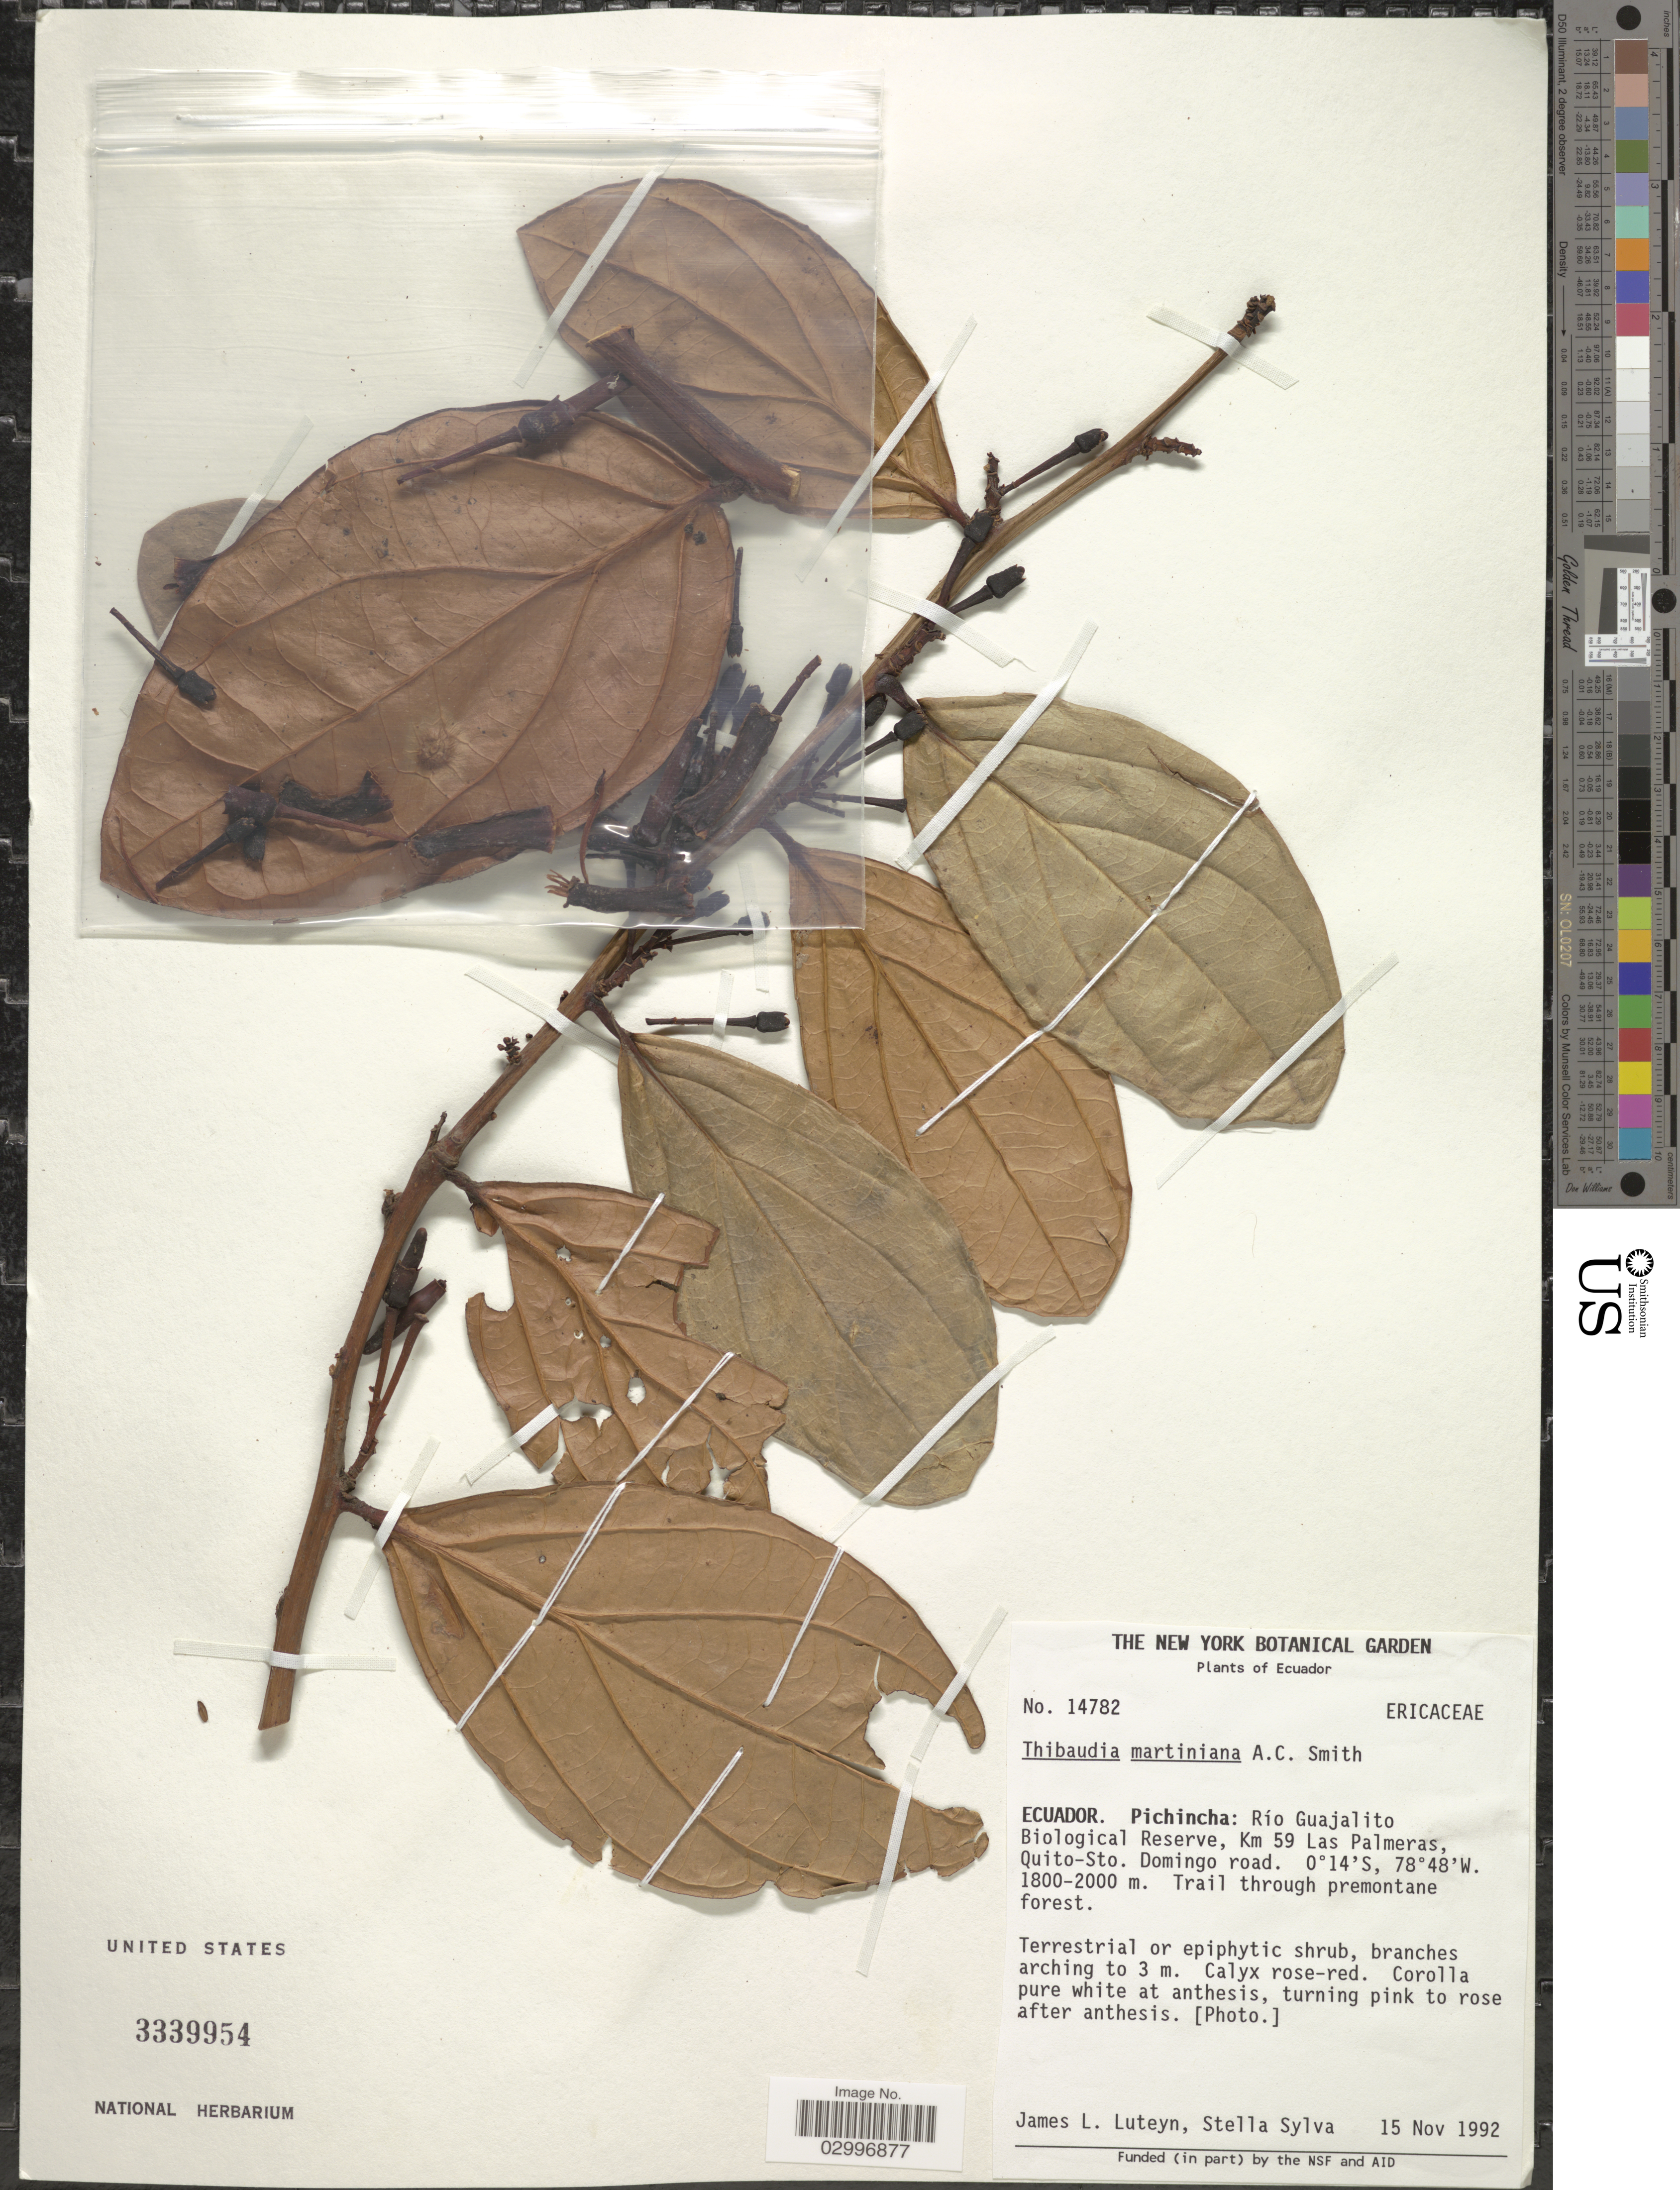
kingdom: Plantae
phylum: Tracheophyta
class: Magnoliopsida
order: Ericales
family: Ericaceae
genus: Thibaudia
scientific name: Thibaudia martiniana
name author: A.C. Sm.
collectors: J. Luteyn & S. Sylva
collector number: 14782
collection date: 1992-11-15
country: Ecuador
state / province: Pichincha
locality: Río Guajalito Biological Reserve, Km 59 Las Palmeras, Quito-Sto. Domingo road.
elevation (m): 1800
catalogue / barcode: US 3339954